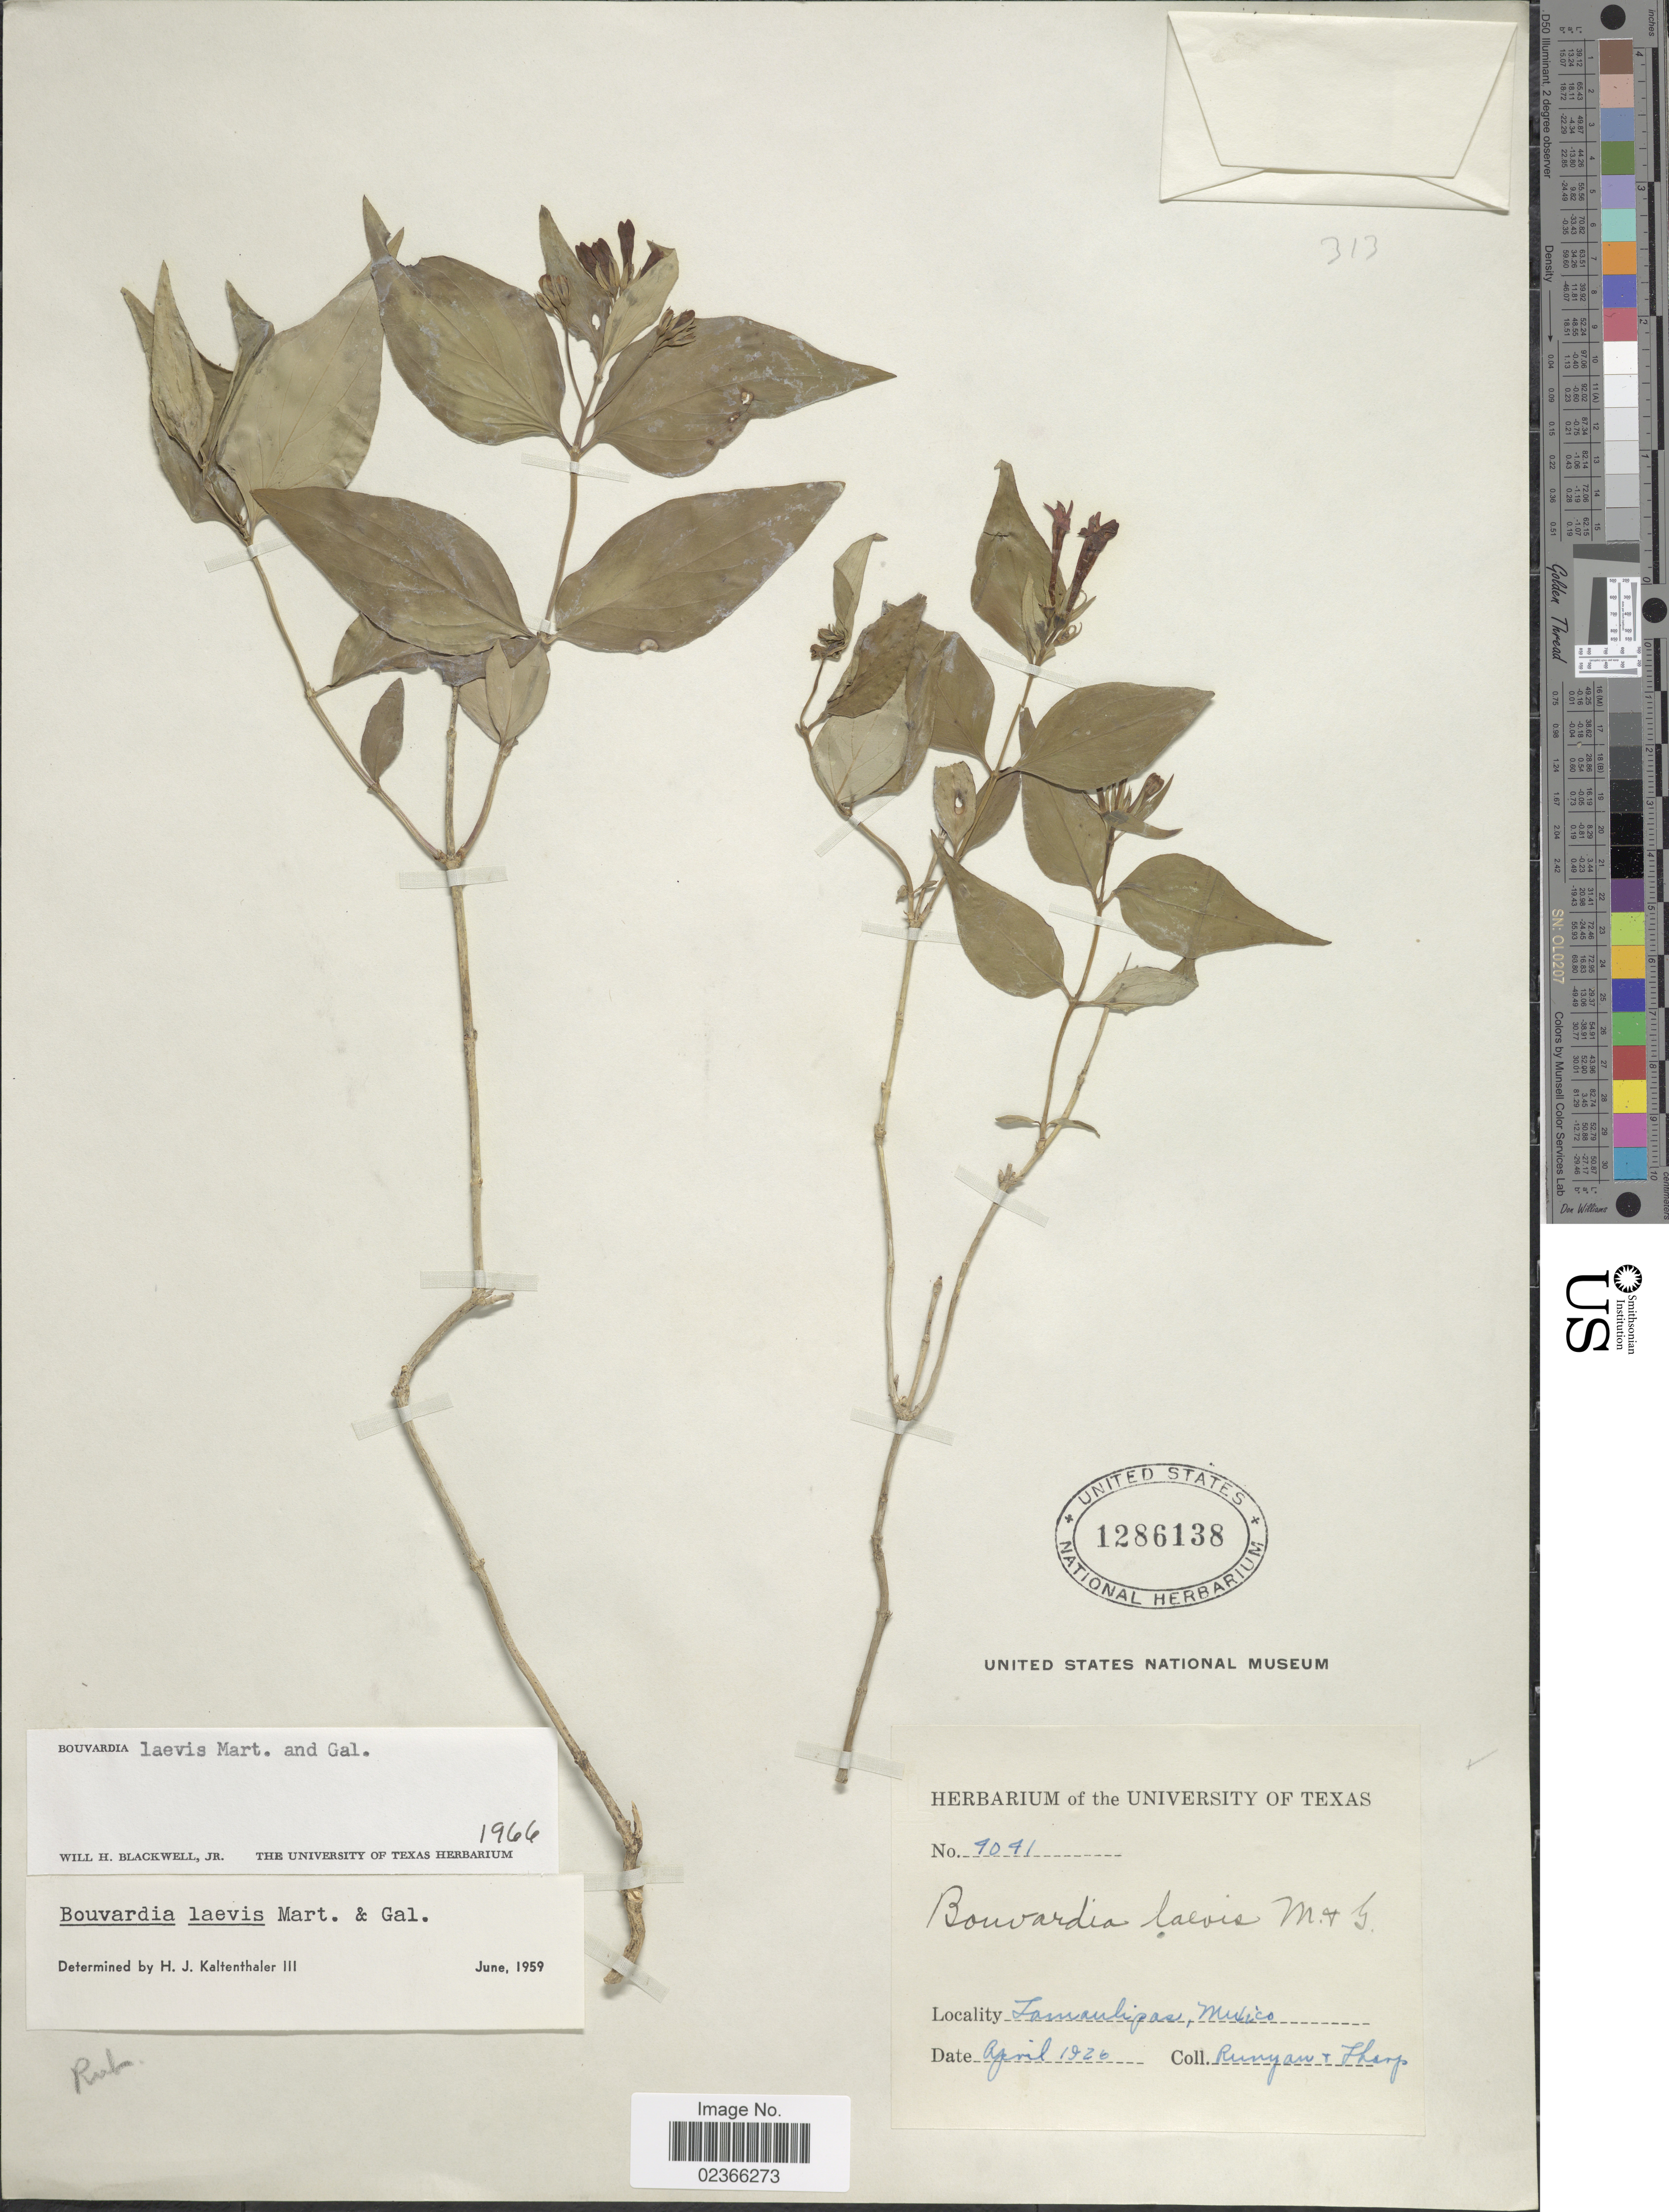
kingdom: Plantae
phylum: Tracheophyta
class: Magnoliopsida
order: Gentianales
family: Rubiaceae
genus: Bouvardia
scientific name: Bouvardia laevis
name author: M. Martens & Galeotti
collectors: Runyan & Tharp, --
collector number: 4041*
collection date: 1926-04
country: Mexico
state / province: Tamaulipas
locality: Tamaulipas. Mexico.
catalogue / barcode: US 1286138